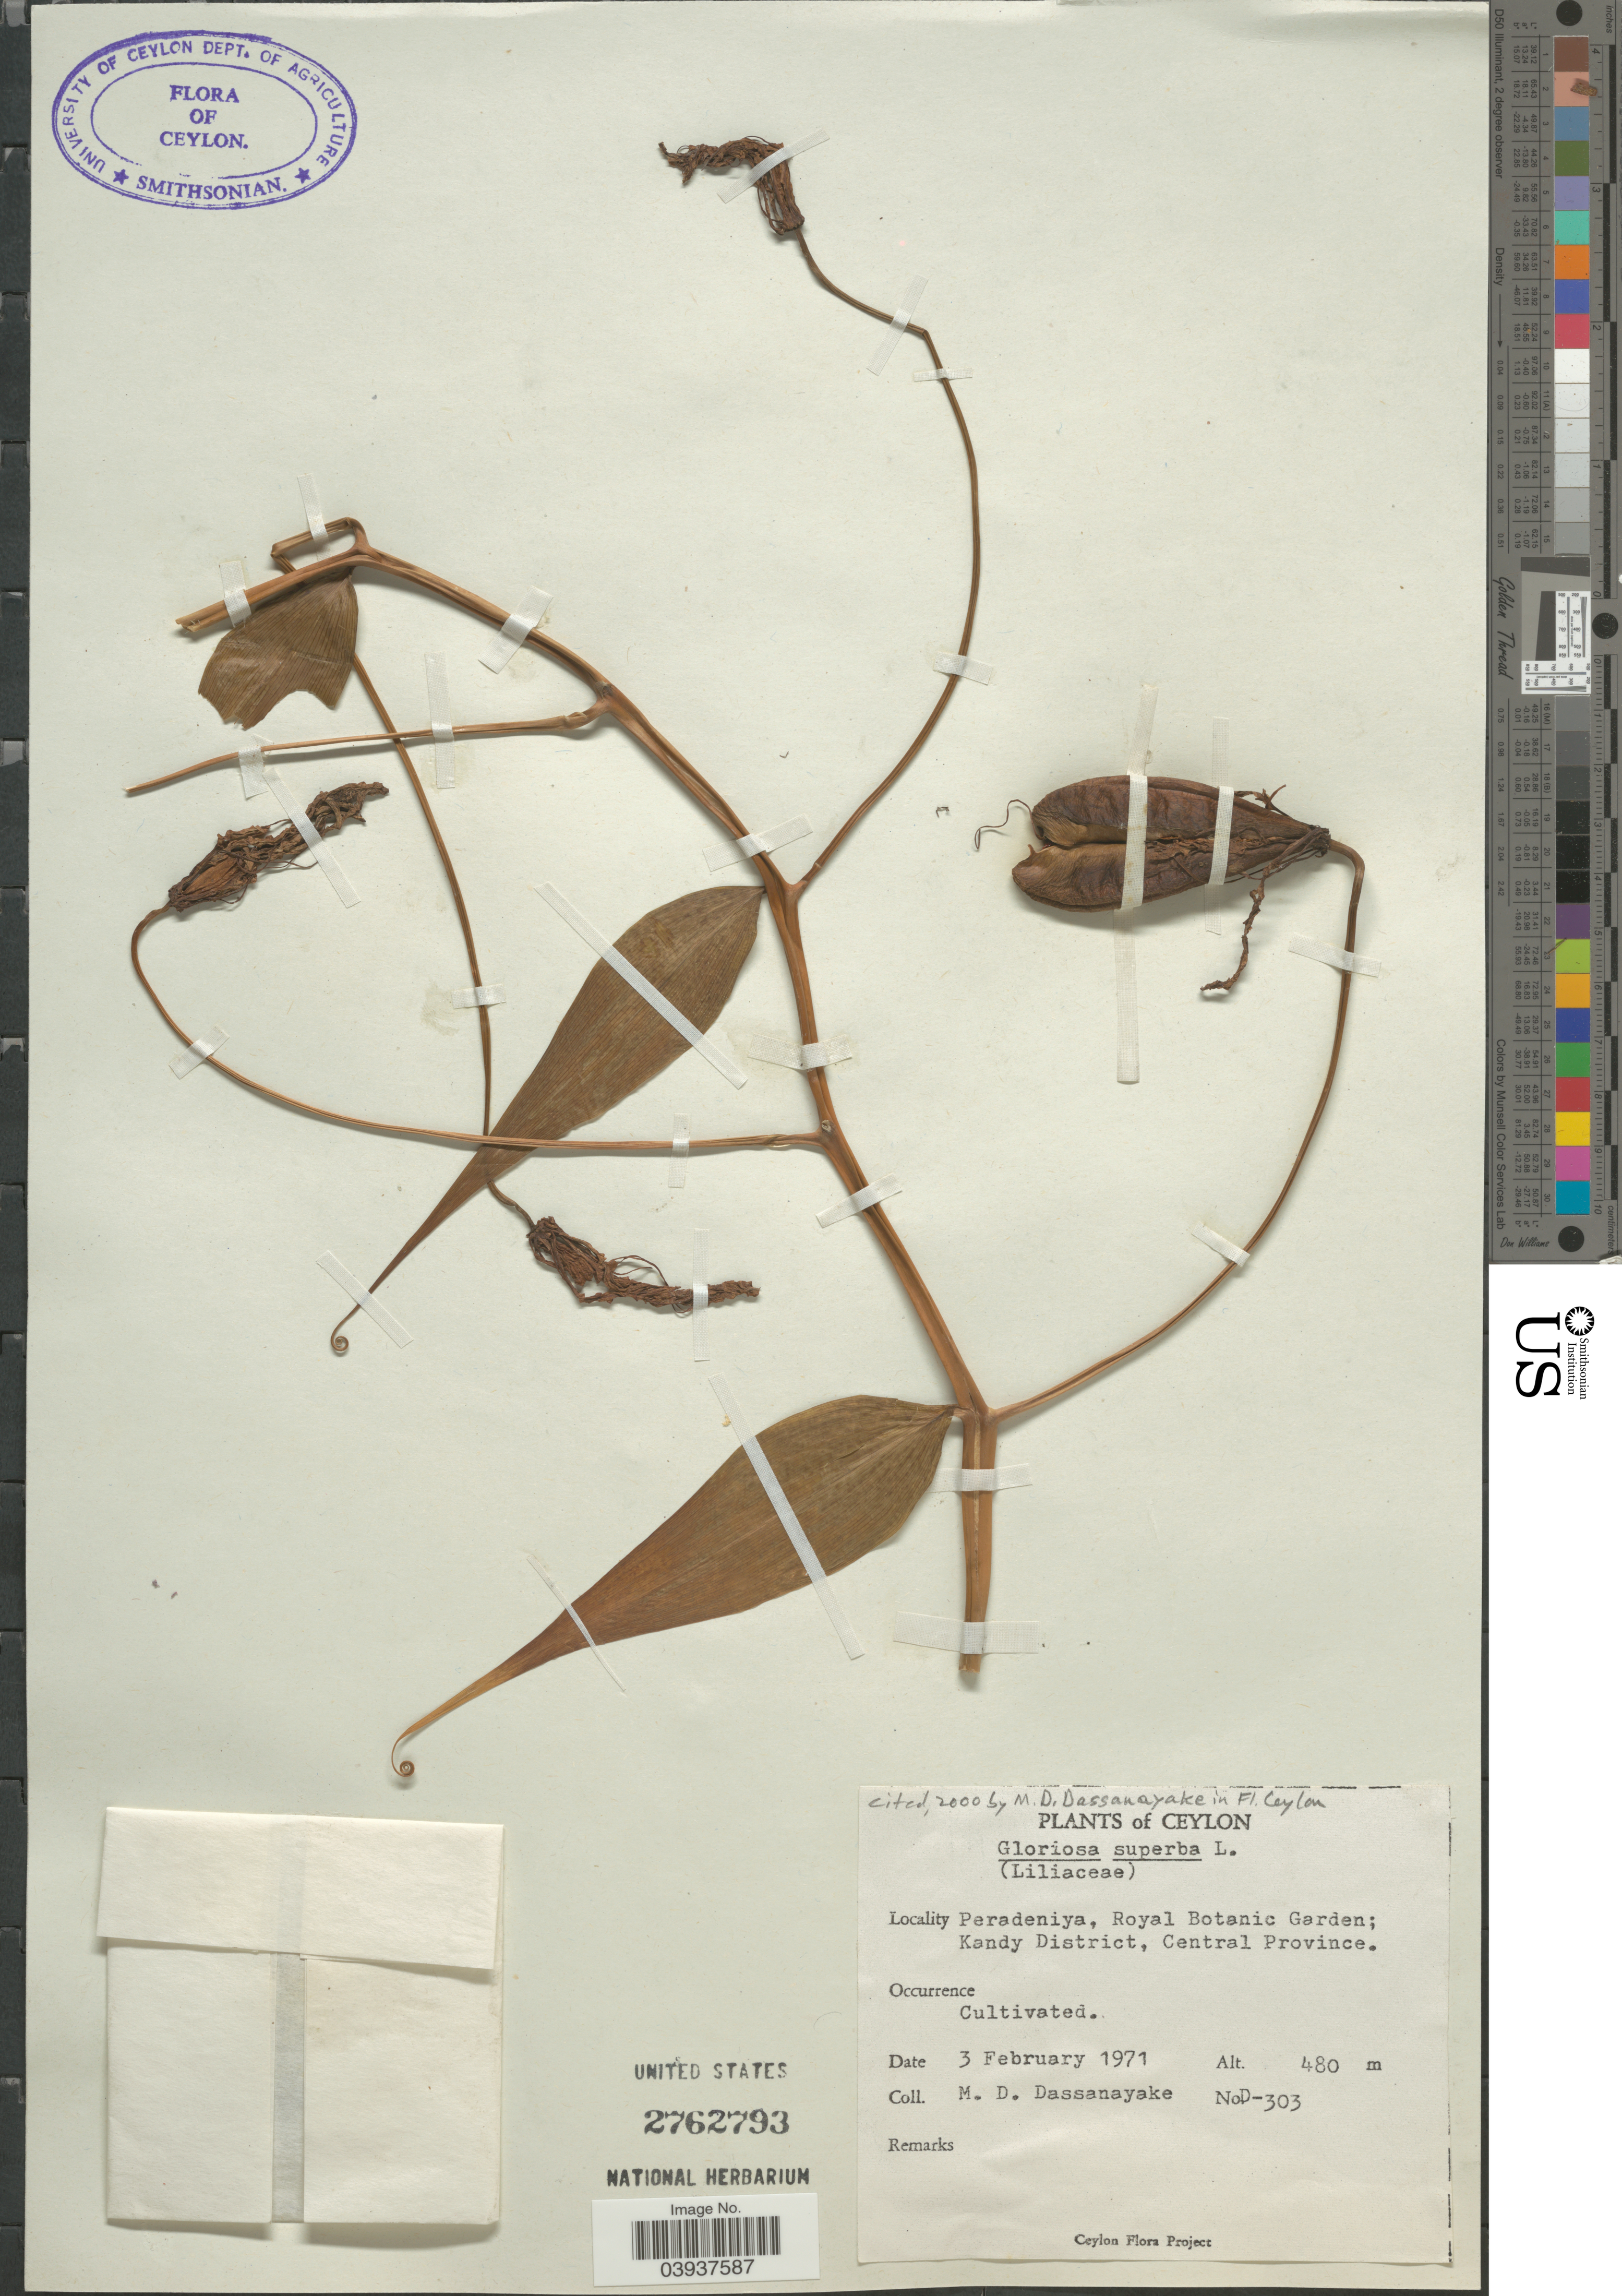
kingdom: Plantae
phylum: Tracheophyta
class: Liliopsida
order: Liliales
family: Colchicaceae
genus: Gloriosa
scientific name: Gloriosa superba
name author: L.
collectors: M. D. Dassanayake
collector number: D-303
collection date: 1971-02-03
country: Sri Lanka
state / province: Central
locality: Ceylon. Peradeniya, Royal Botanic Garden; Kandy District, Central Province.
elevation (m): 480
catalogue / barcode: US 2762793